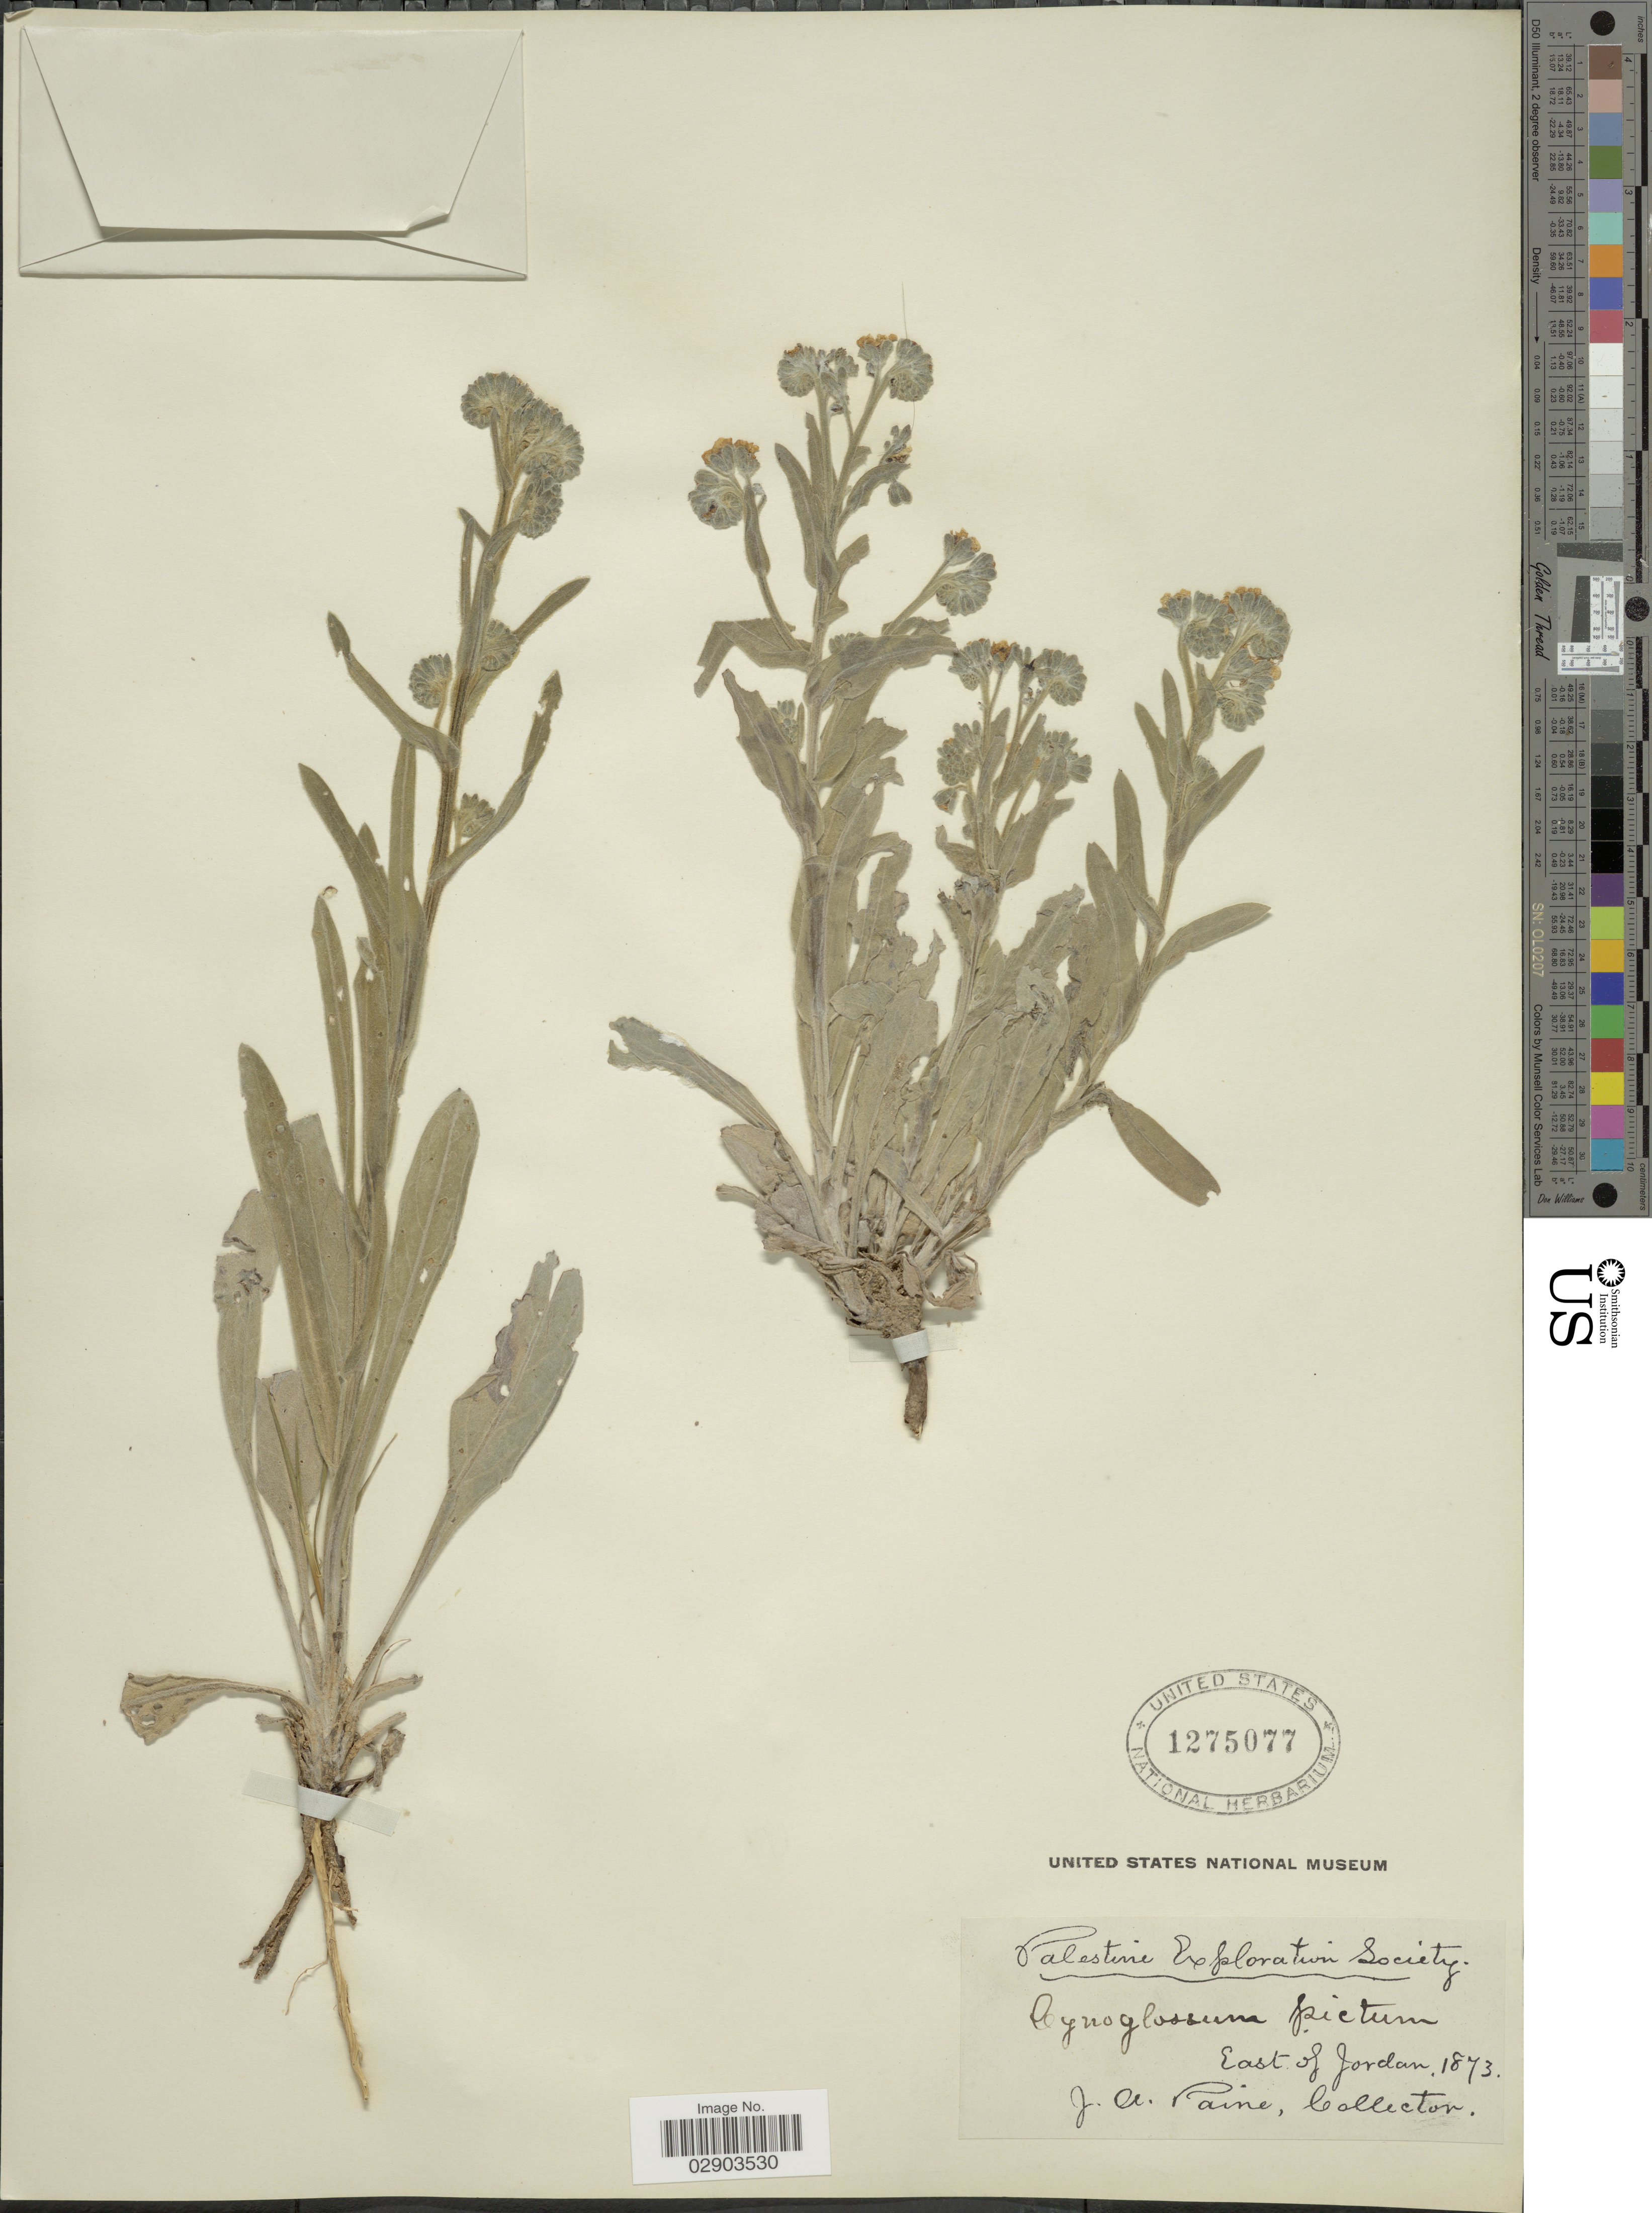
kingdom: Plantae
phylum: Tracheophyta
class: Magnoliopsida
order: Boraginales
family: Boraginaceae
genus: Cynoglossum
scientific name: Cynoglossum pictum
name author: Aiton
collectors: J. A. Paine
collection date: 1873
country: Jordan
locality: Palestine Exploration Society, East of Jordan.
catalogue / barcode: US 1275077